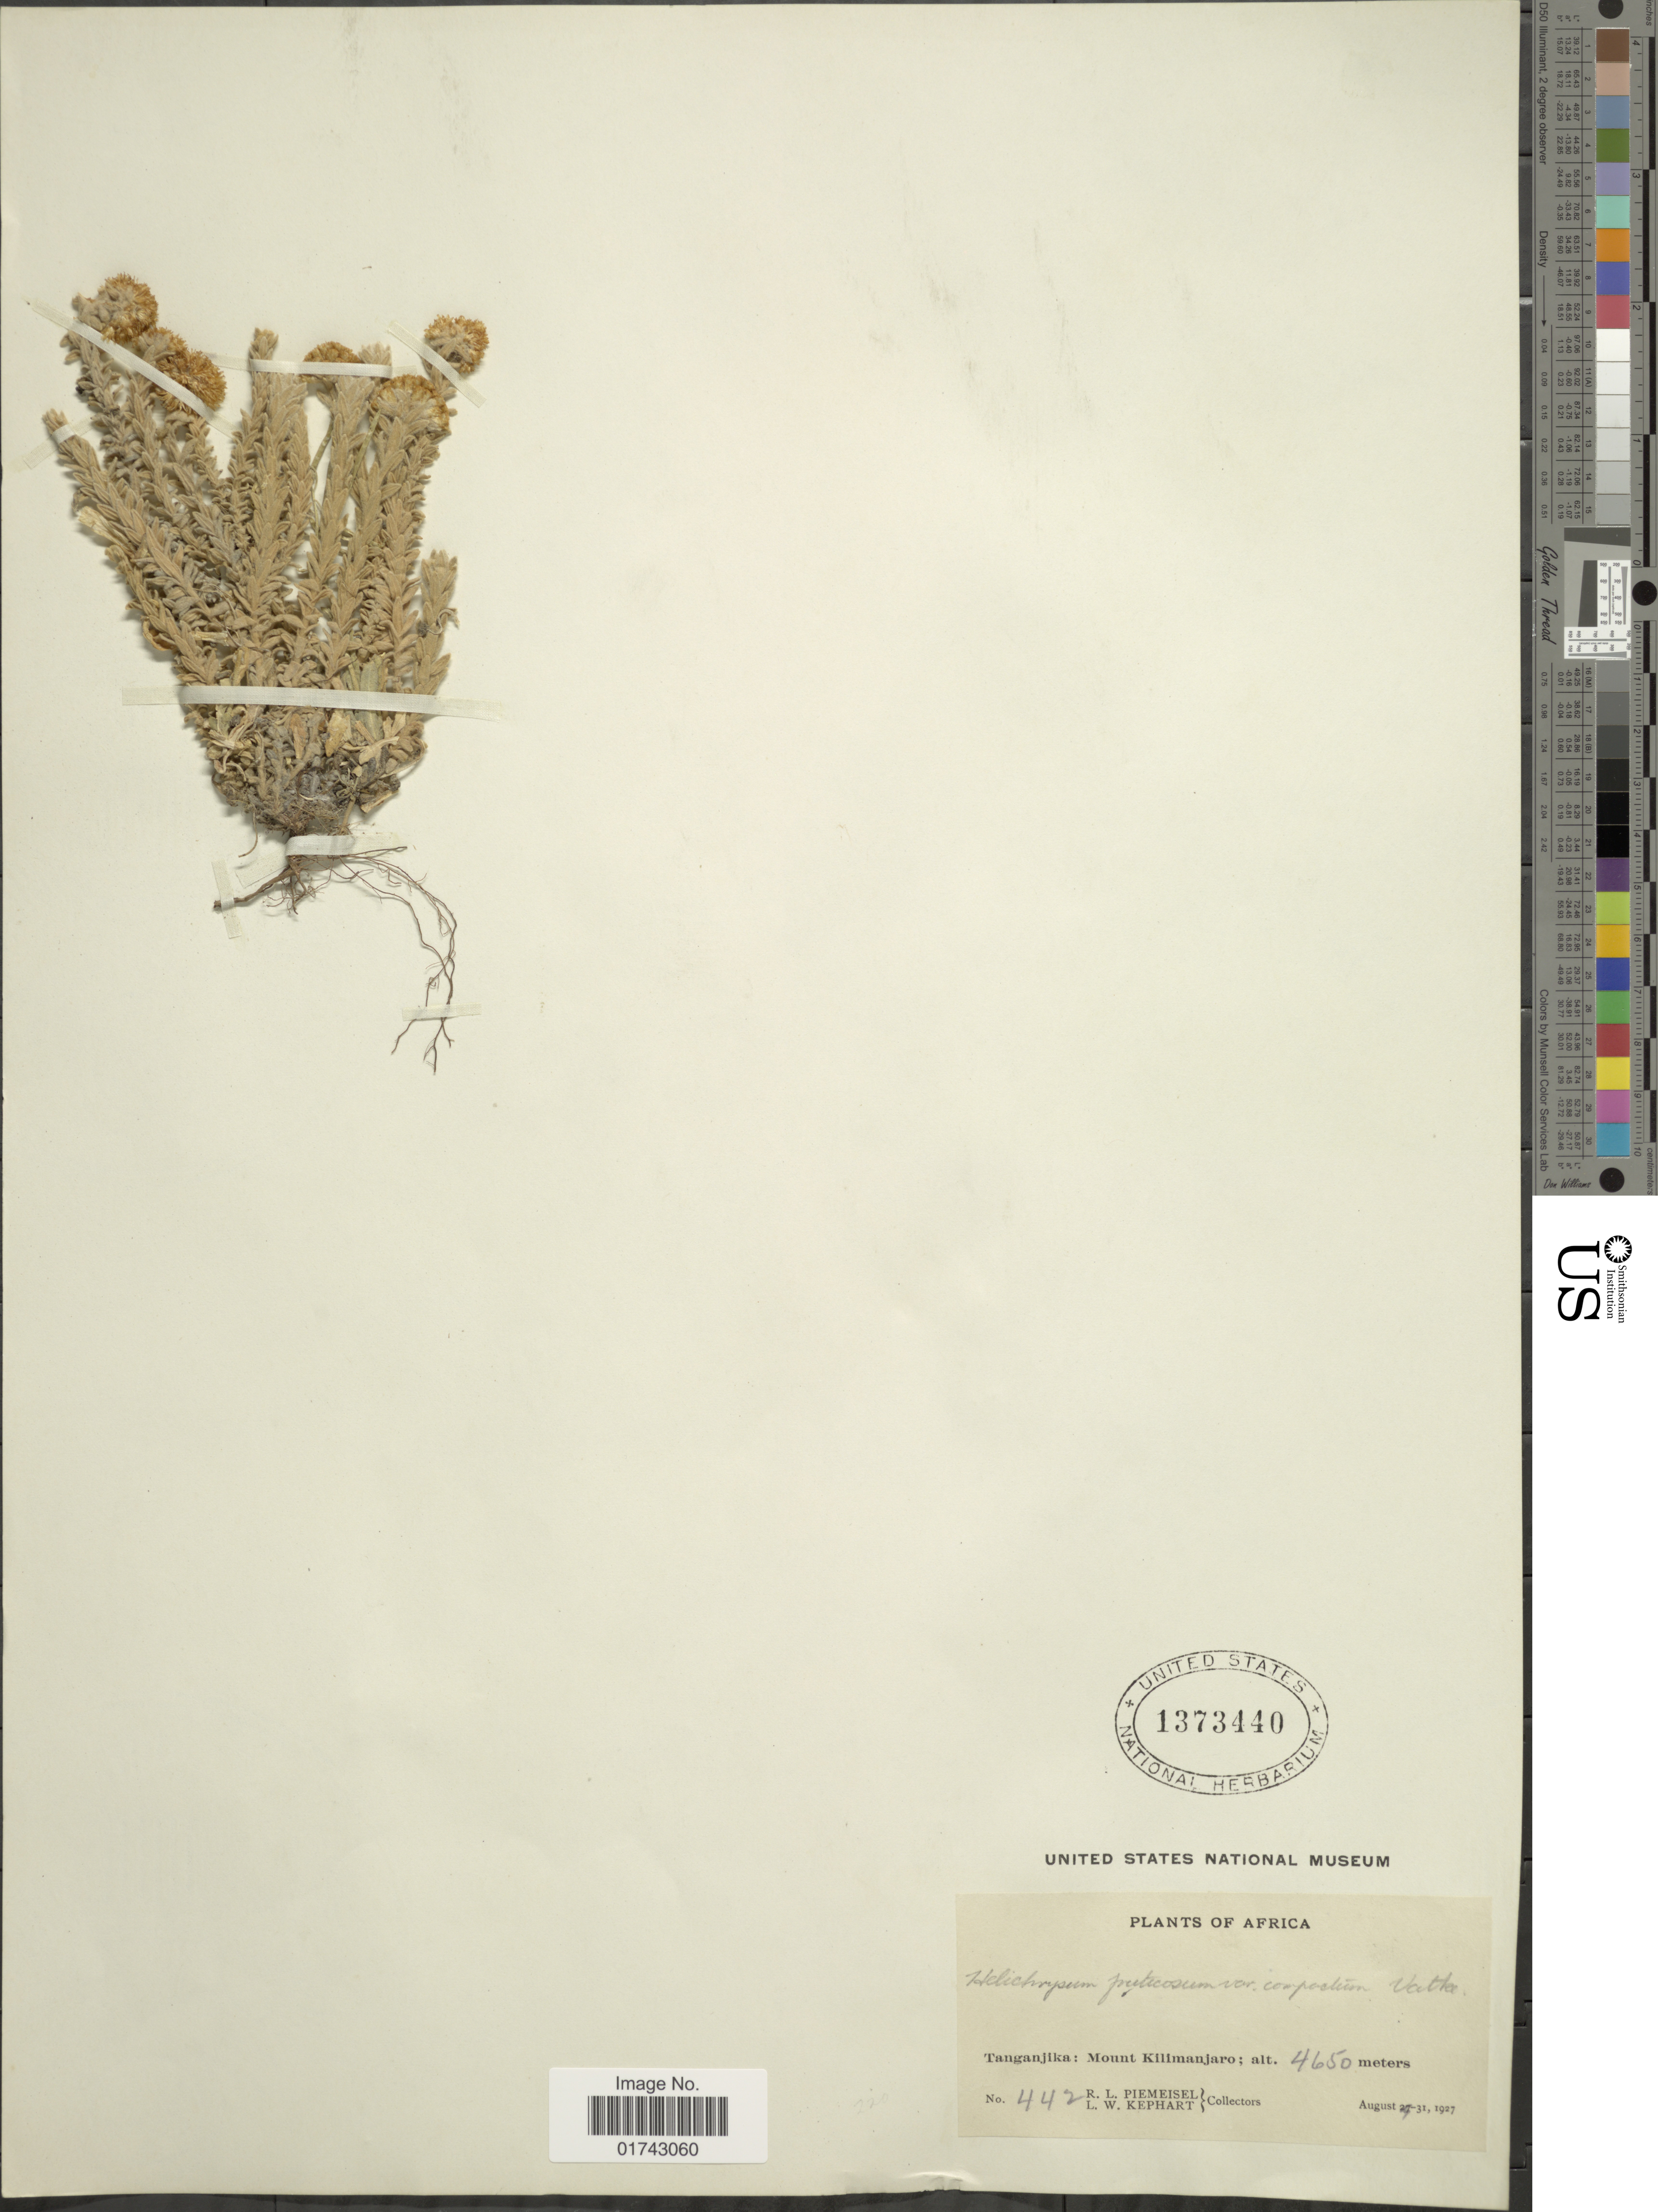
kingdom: Plantae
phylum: Tracheophyta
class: Magnoliopsida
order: Asterales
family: Asteraceae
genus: Helichrysum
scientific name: Helichrysum forskahlii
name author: (J.F. Gmel.) Hilliard & B.L. Burtt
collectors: R. L. Piemeisel & L. W. Kephart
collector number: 442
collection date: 1927-08-31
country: Tanzania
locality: Tanganjika: Mount Kilimanjaro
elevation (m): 4650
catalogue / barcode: US 1373440